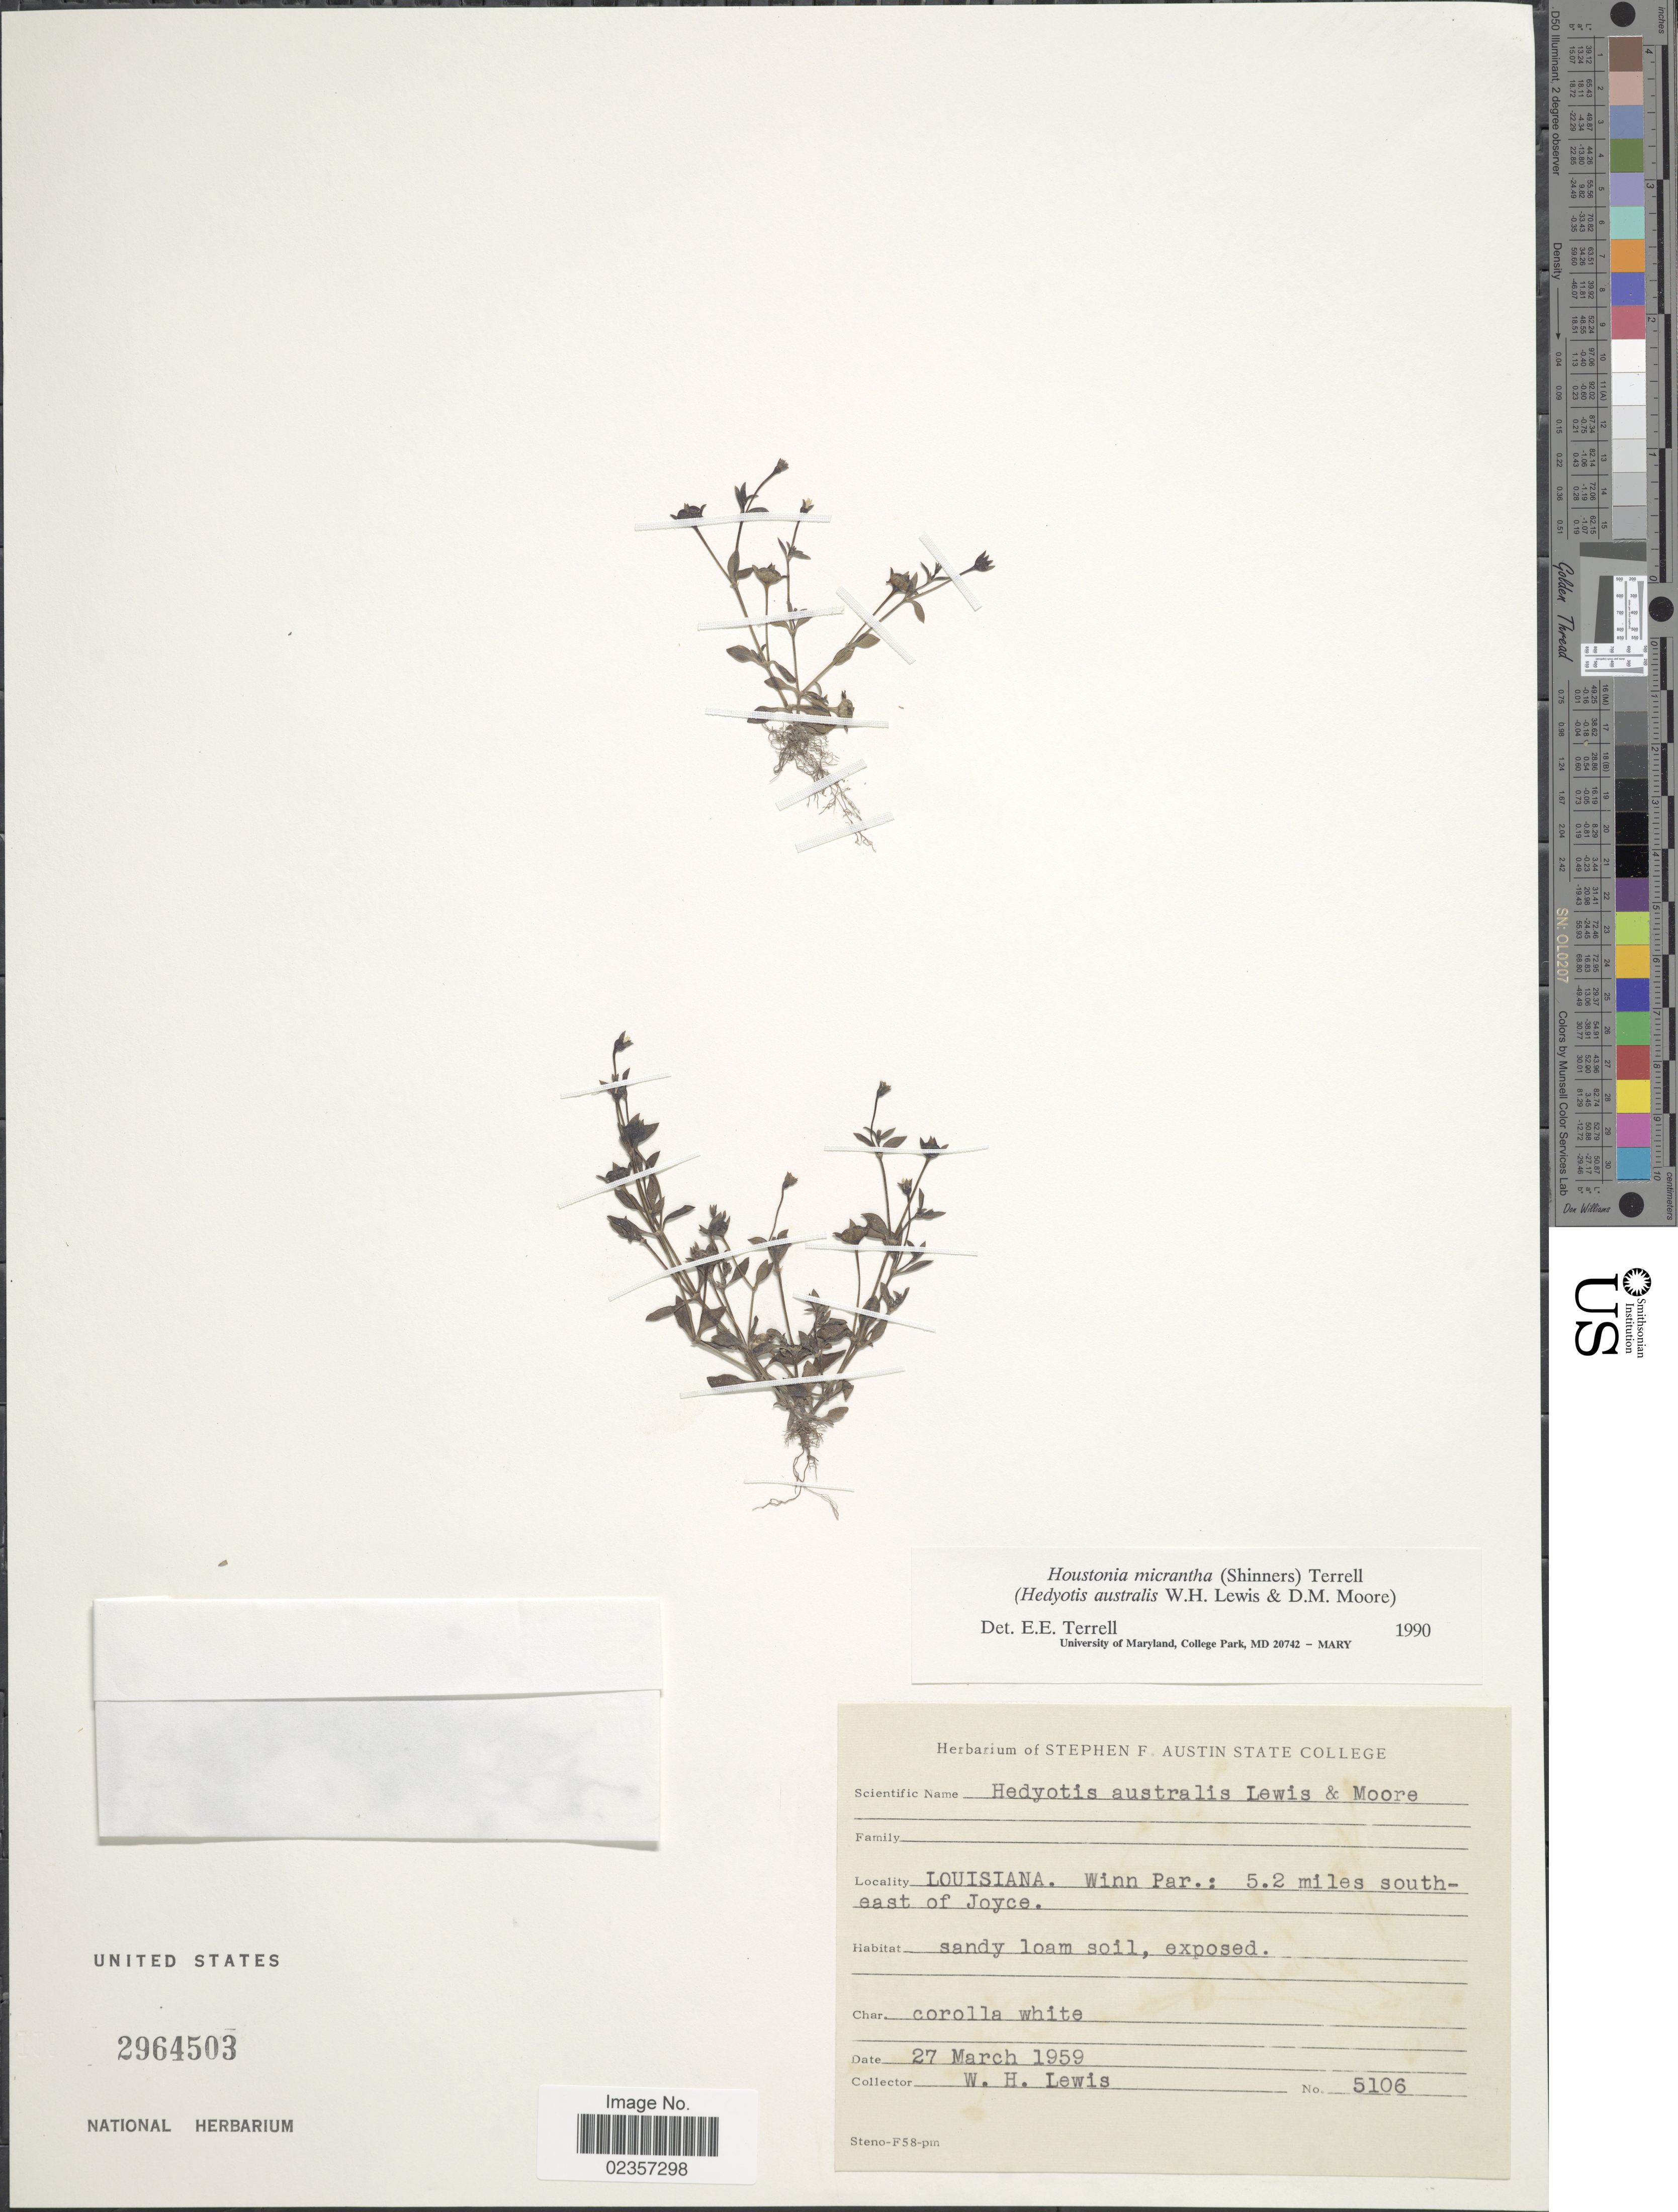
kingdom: Plantae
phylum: Tracheophyta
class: Magnoliopsida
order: Gentianales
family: Rubiaceae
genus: Houstonia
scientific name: Houstonia micrantha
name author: (Shinners) Terrell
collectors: W. H. Lewis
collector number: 5106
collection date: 1959-03-27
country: United States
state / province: Louisiana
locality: Winn Par.: 5.2 miles south-east of Joyce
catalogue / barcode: US 2964503